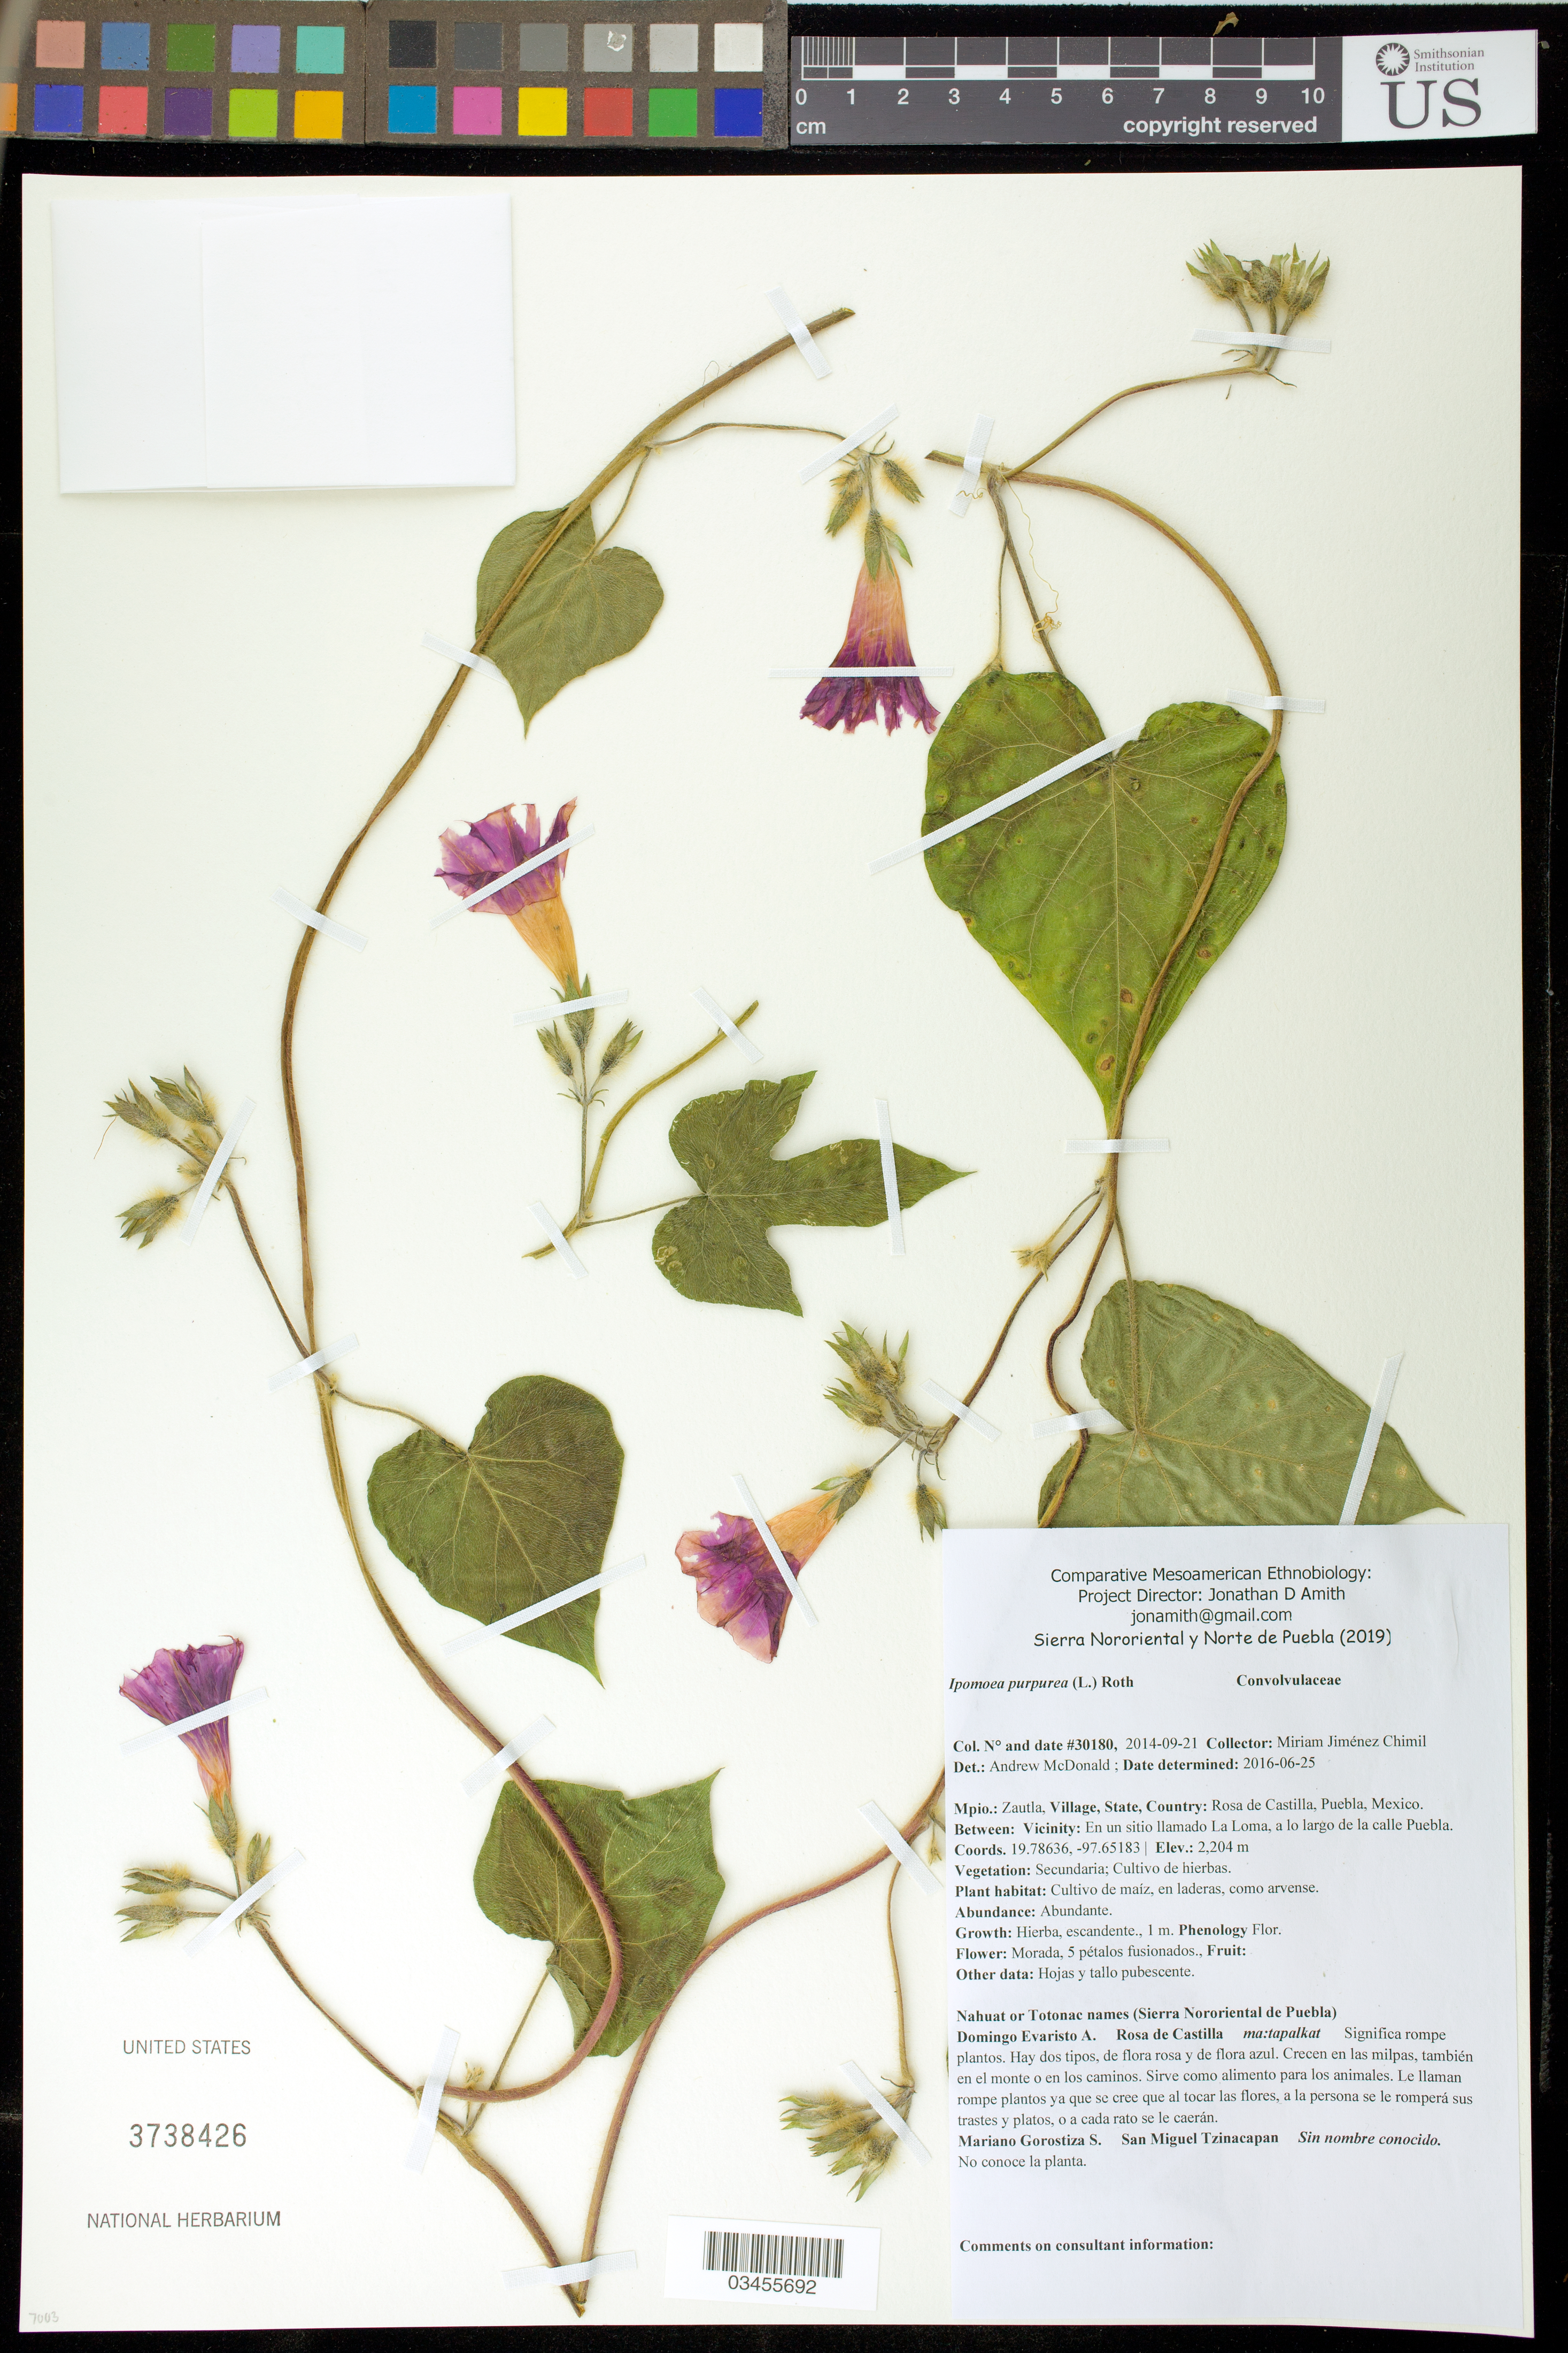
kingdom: Plantae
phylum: Tracheophyta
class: Magnoliopsida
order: Solanales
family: Convolvulaceae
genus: Ipomoea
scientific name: Ipomoea purpurea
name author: (L.) Roth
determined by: McDonald, A.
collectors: M. Jiménez Chimil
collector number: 30180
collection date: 2014-09-21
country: México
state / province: Puebla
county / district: Zautla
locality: PUEBLO: Rosa de Castilla; LOCALIDAD EXACTA: En la Loma, a lo largo de la calle Puebla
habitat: Cultivo de hierbas; Cultivo de maíz, en laderas, como arvense.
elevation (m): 2204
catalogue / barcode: US 3738426